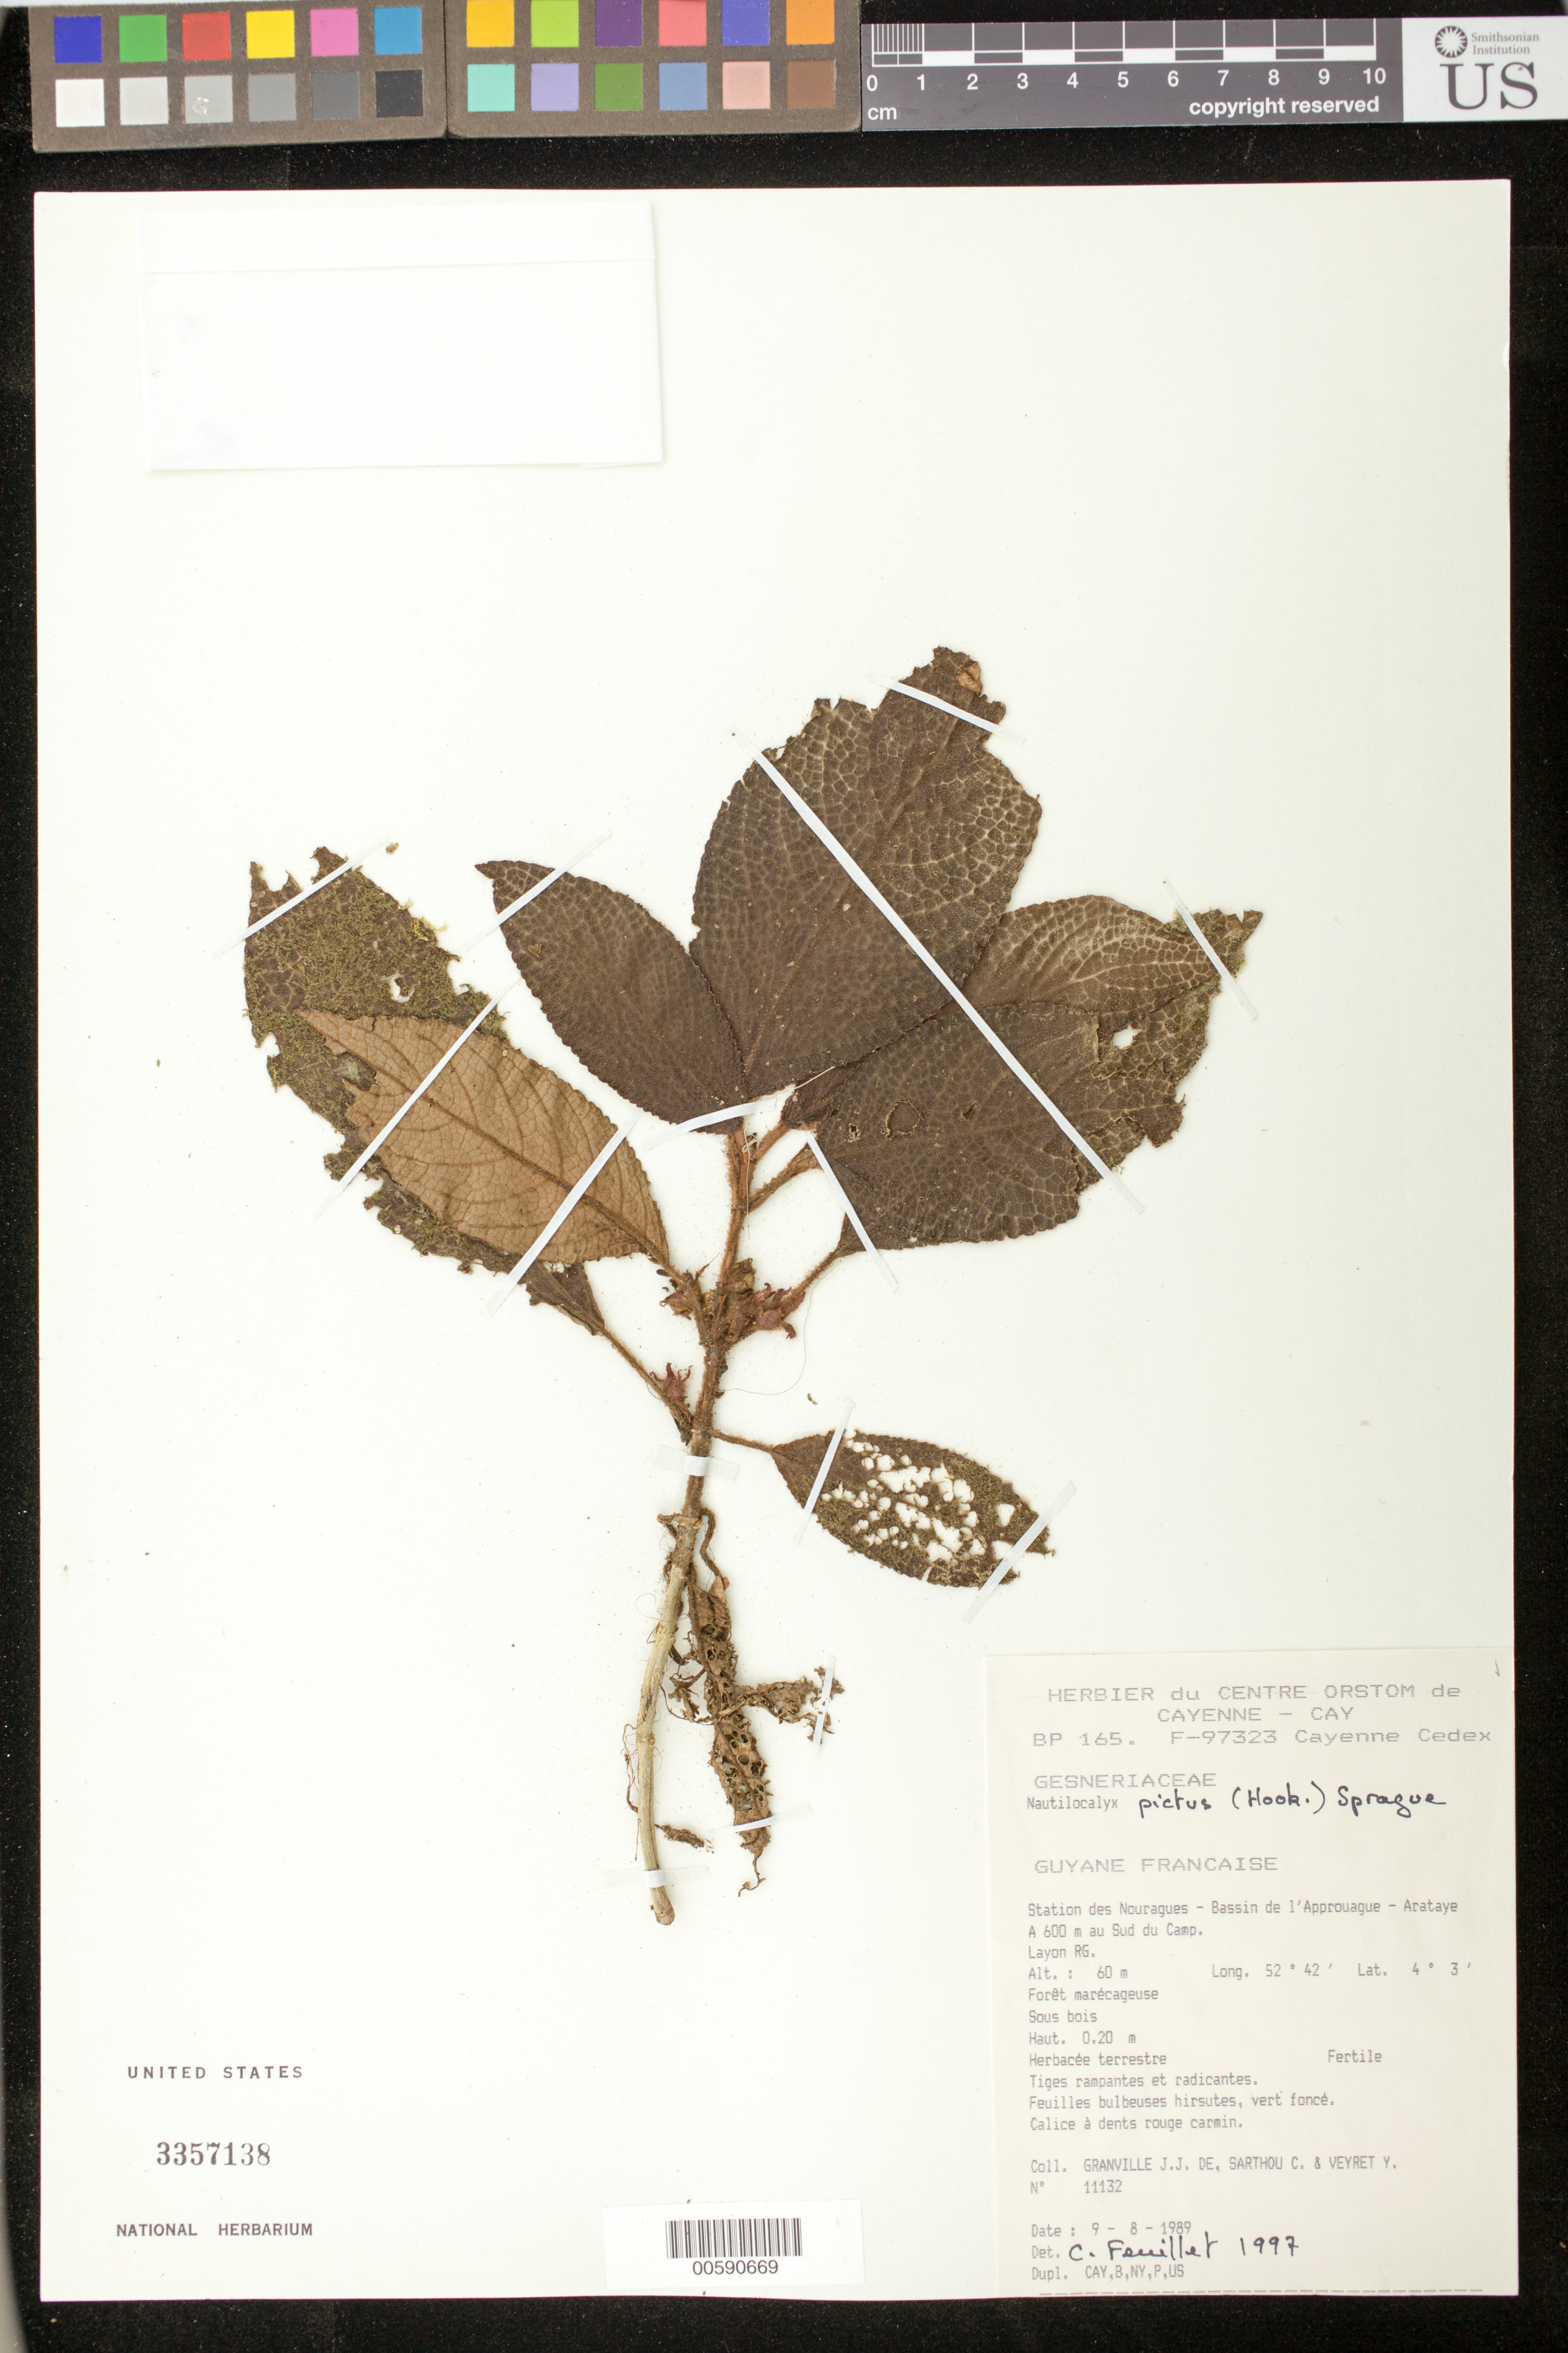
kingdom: Plantae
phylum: Tracheophyta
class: Magnoliopsida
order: Lamiales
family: Gesneriaceae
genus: Nautilocalyx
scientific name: Nautilocalyx pictus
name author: (Hook.) Sprague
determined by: Skog, Laurence E.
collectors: J.-J. de Granville, C. Sarthou & Y. Veyret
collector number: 11132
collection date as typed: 09 Aug 1989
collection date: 1989-08-09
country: French Guiana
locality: Station des Nouragues, bassin de l'Approuague, Arataye; a 600 m au Sud du Camp, Layon RG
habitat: Forêt marécageuse, sois bois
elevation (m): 60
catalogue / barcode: US 3357138